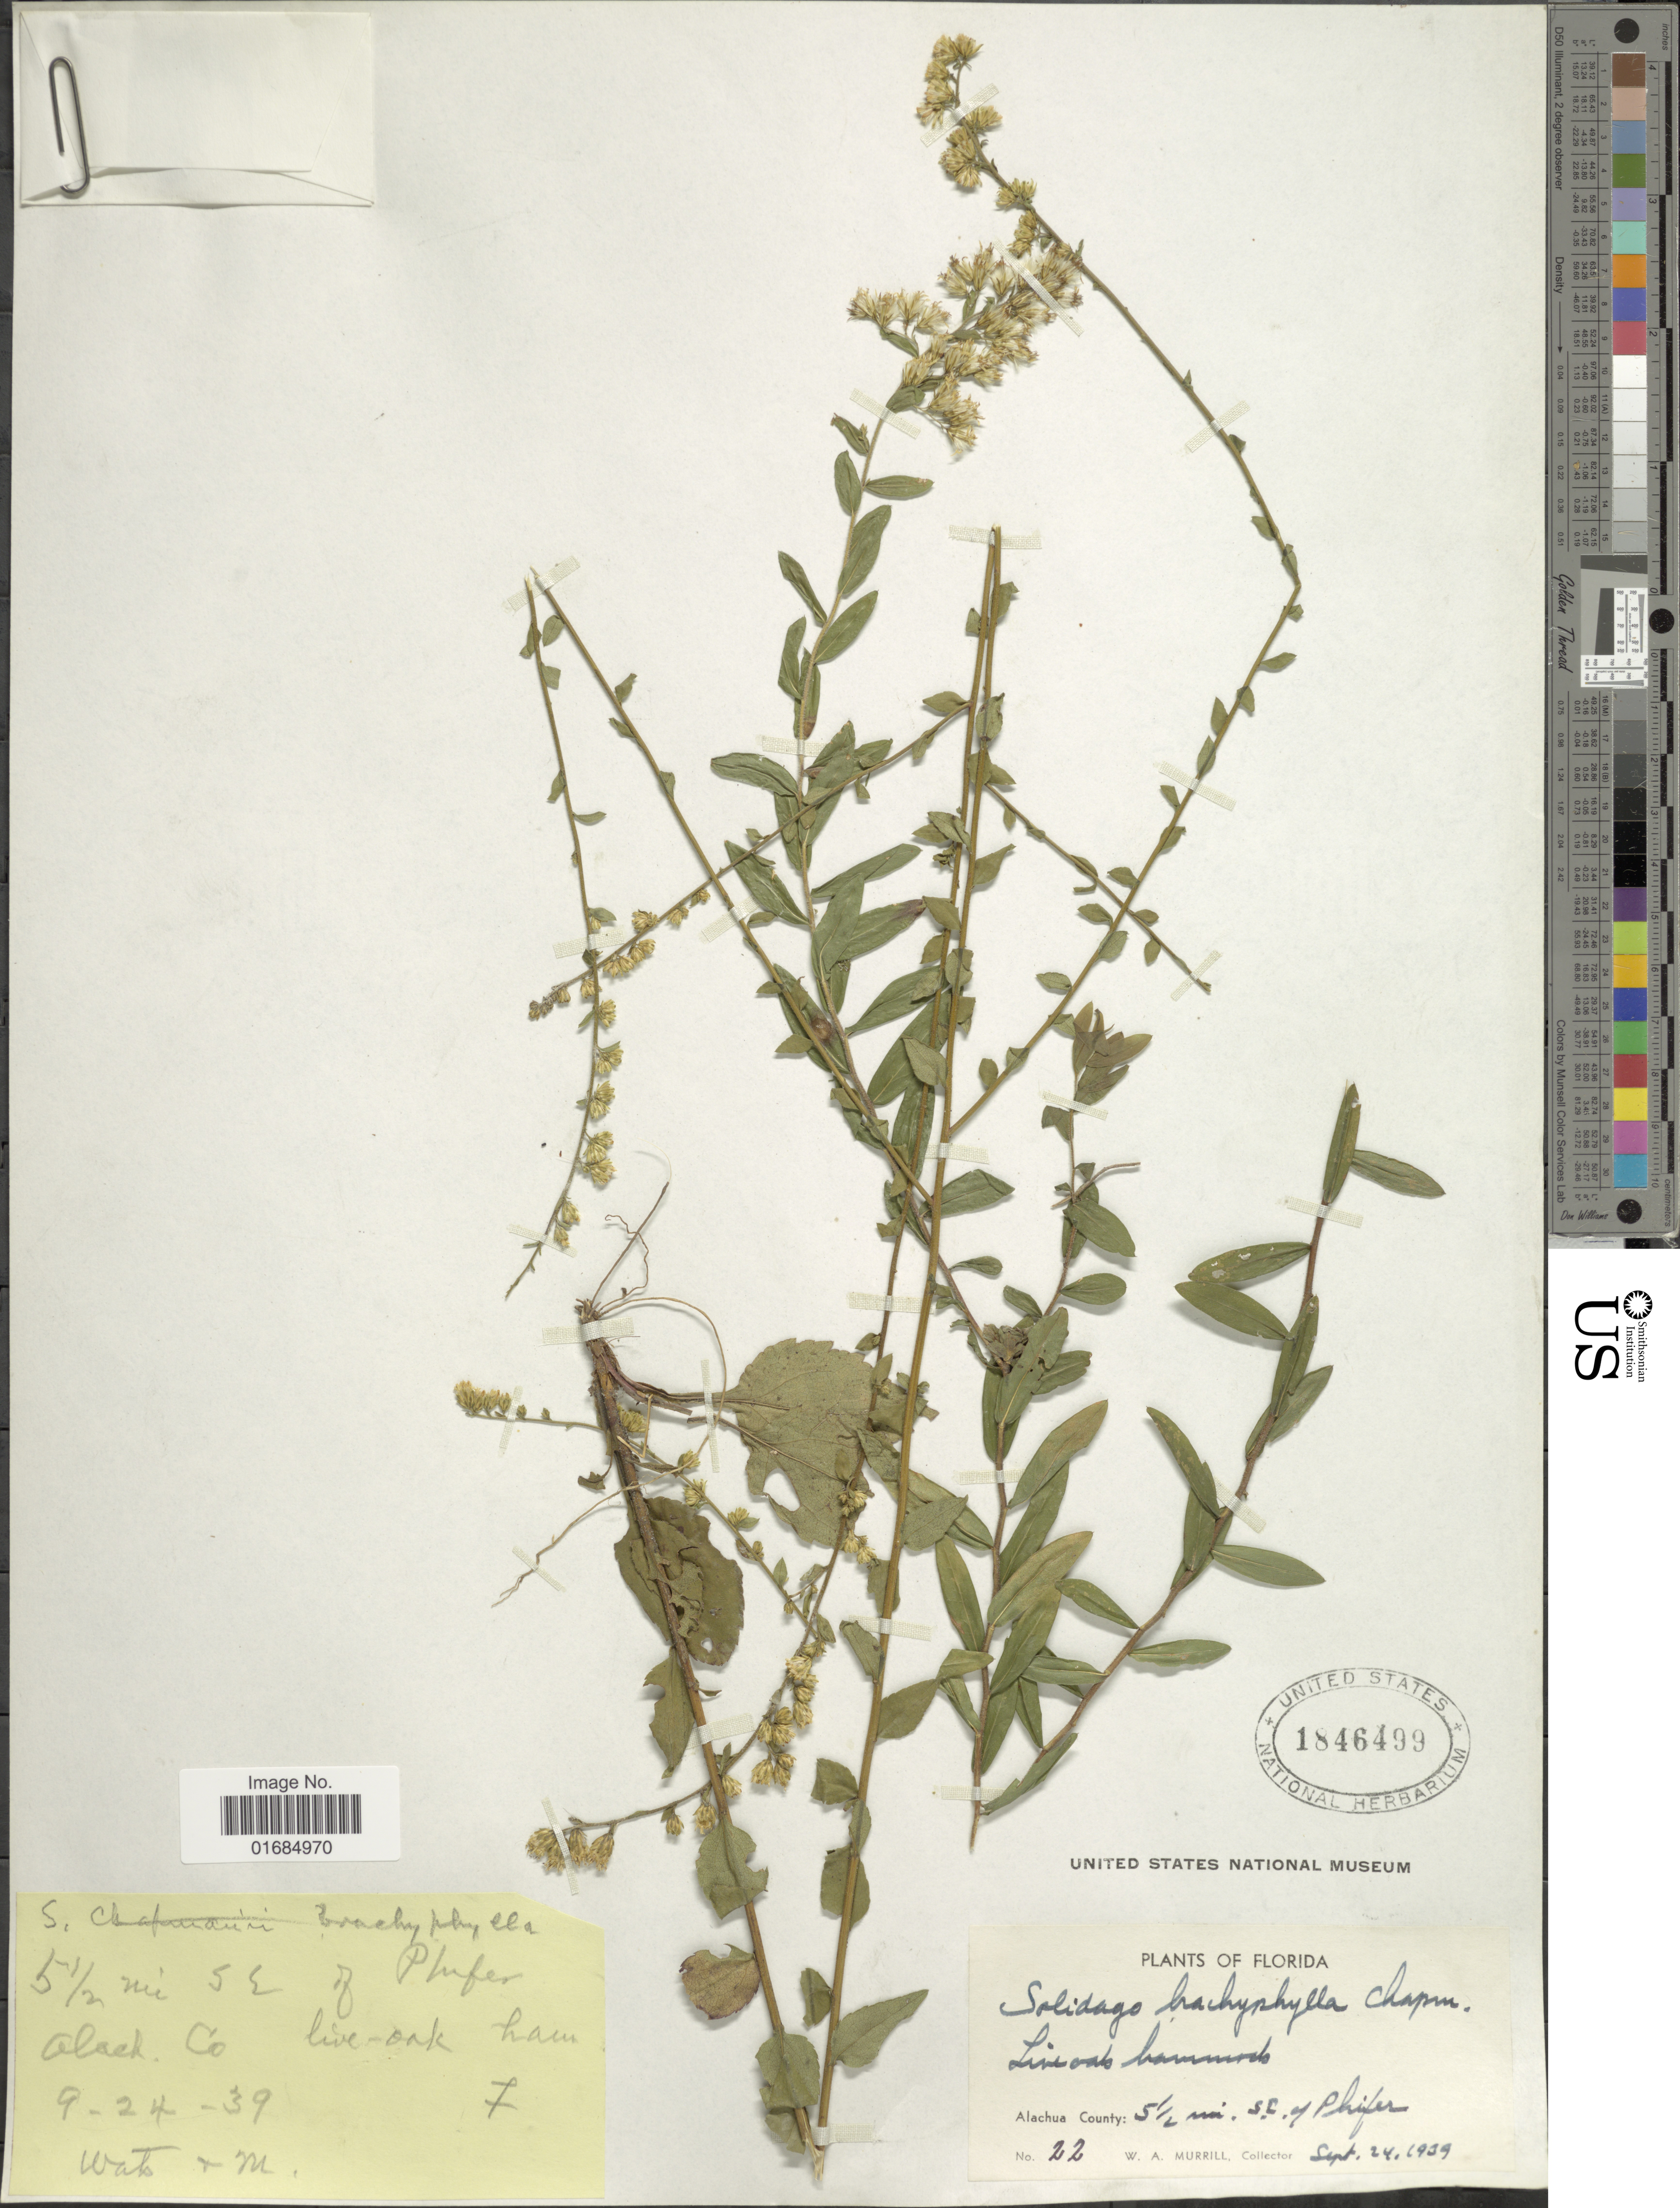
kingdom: Plantae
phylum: Tracheophyta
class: Magnoliopsida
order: Asterales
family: Asteraceae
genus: Solidago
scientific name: Solidago brachyphylla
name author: Chapman ex Torr. & A. Gray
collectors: W. A. Murrill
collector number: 22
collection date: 1939-09-24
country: United States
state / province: Florida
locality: Alachua County: 5½ mi S.E. of Phifer.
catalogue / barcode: US 1846499